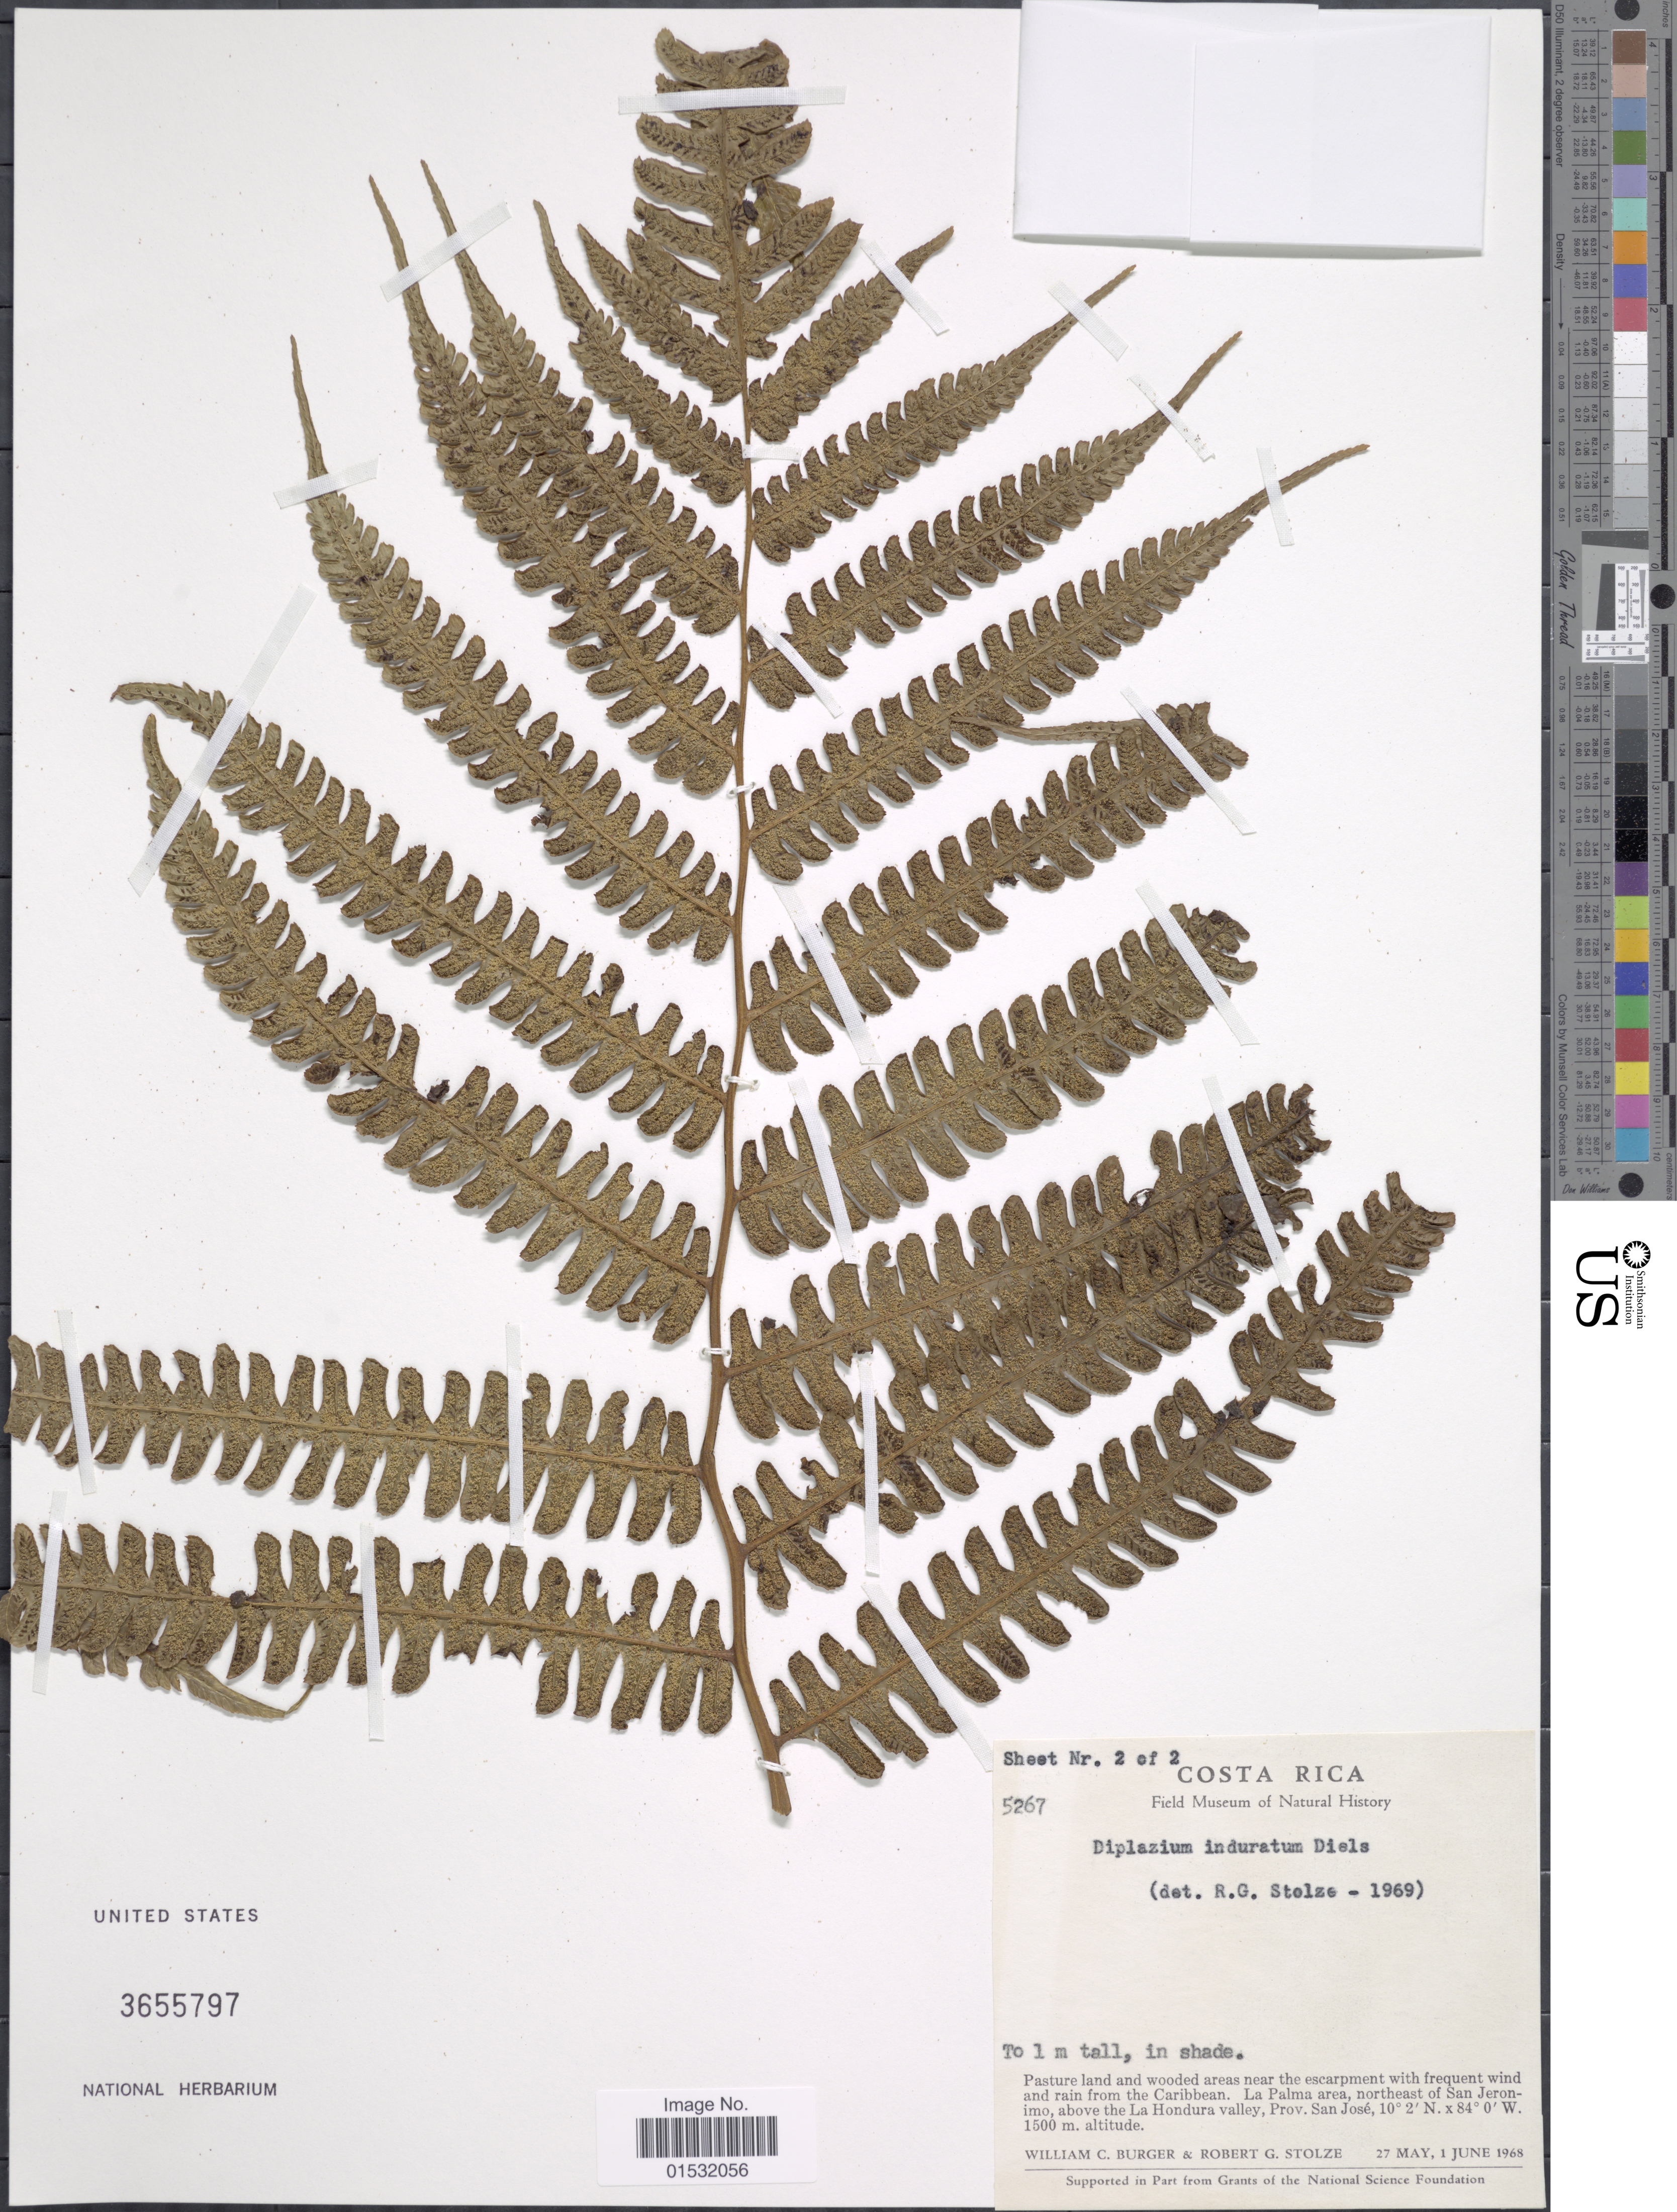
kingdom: Plantae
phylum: Tracheophyta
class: Polypodiopsida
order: Polypodiales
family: Athyriaceae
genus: Diplazium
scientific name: Diplazium sp.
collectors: W. Burger & R. G. Stolze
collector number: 5267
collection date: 1968-05-27/1968-06-01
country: Costa Rica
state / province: San José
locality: La Palma area, northeast of San Jeronimo, above the La Hondura valley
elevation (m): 1500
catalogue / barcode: US 3665797